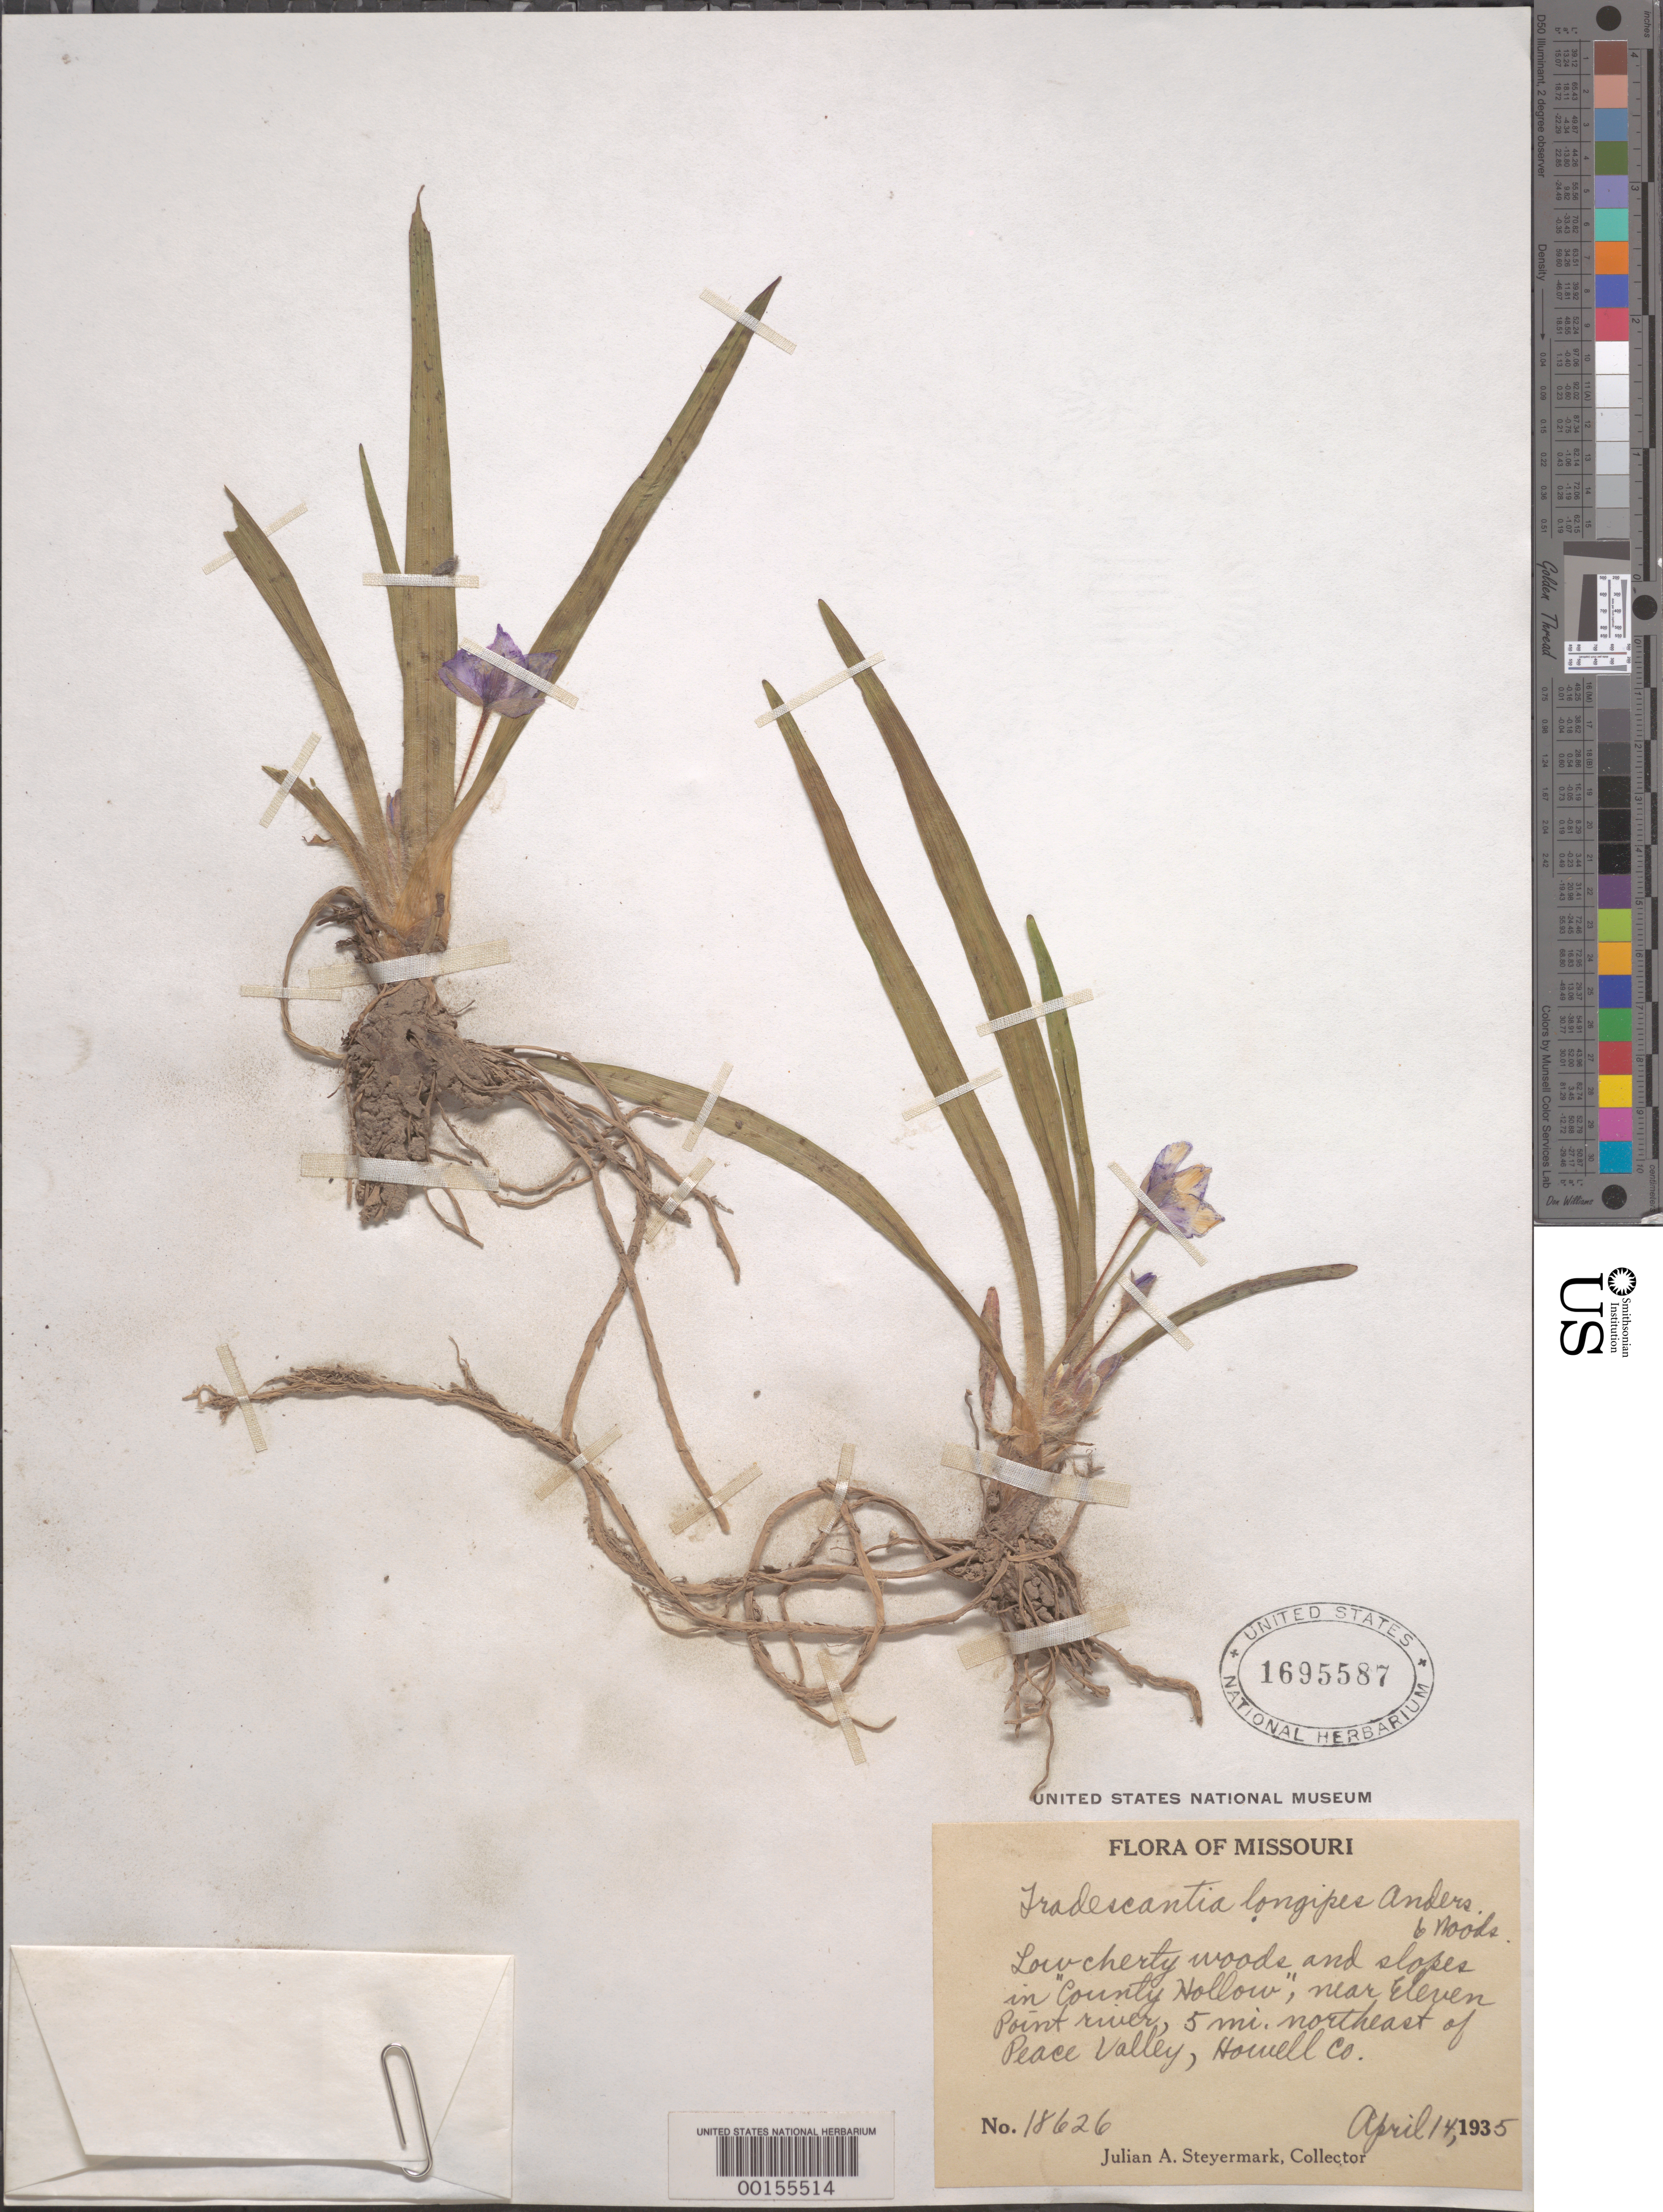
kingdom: Plantae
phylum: Tracheophyta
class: Liliopsida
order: Commelinales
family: Commelinaceae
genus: Tradescantia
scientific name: Tradescantia longipes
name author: E.S. Anderson & Woodson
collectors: J. Steyermark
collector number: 18626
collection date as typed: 14 Apr 1935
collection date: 1935-04-14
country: United States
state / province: Missouri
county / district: Howell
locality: Ne of peace valley, near eleven point river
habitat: Low woods and slopes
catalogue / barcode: US 1695587